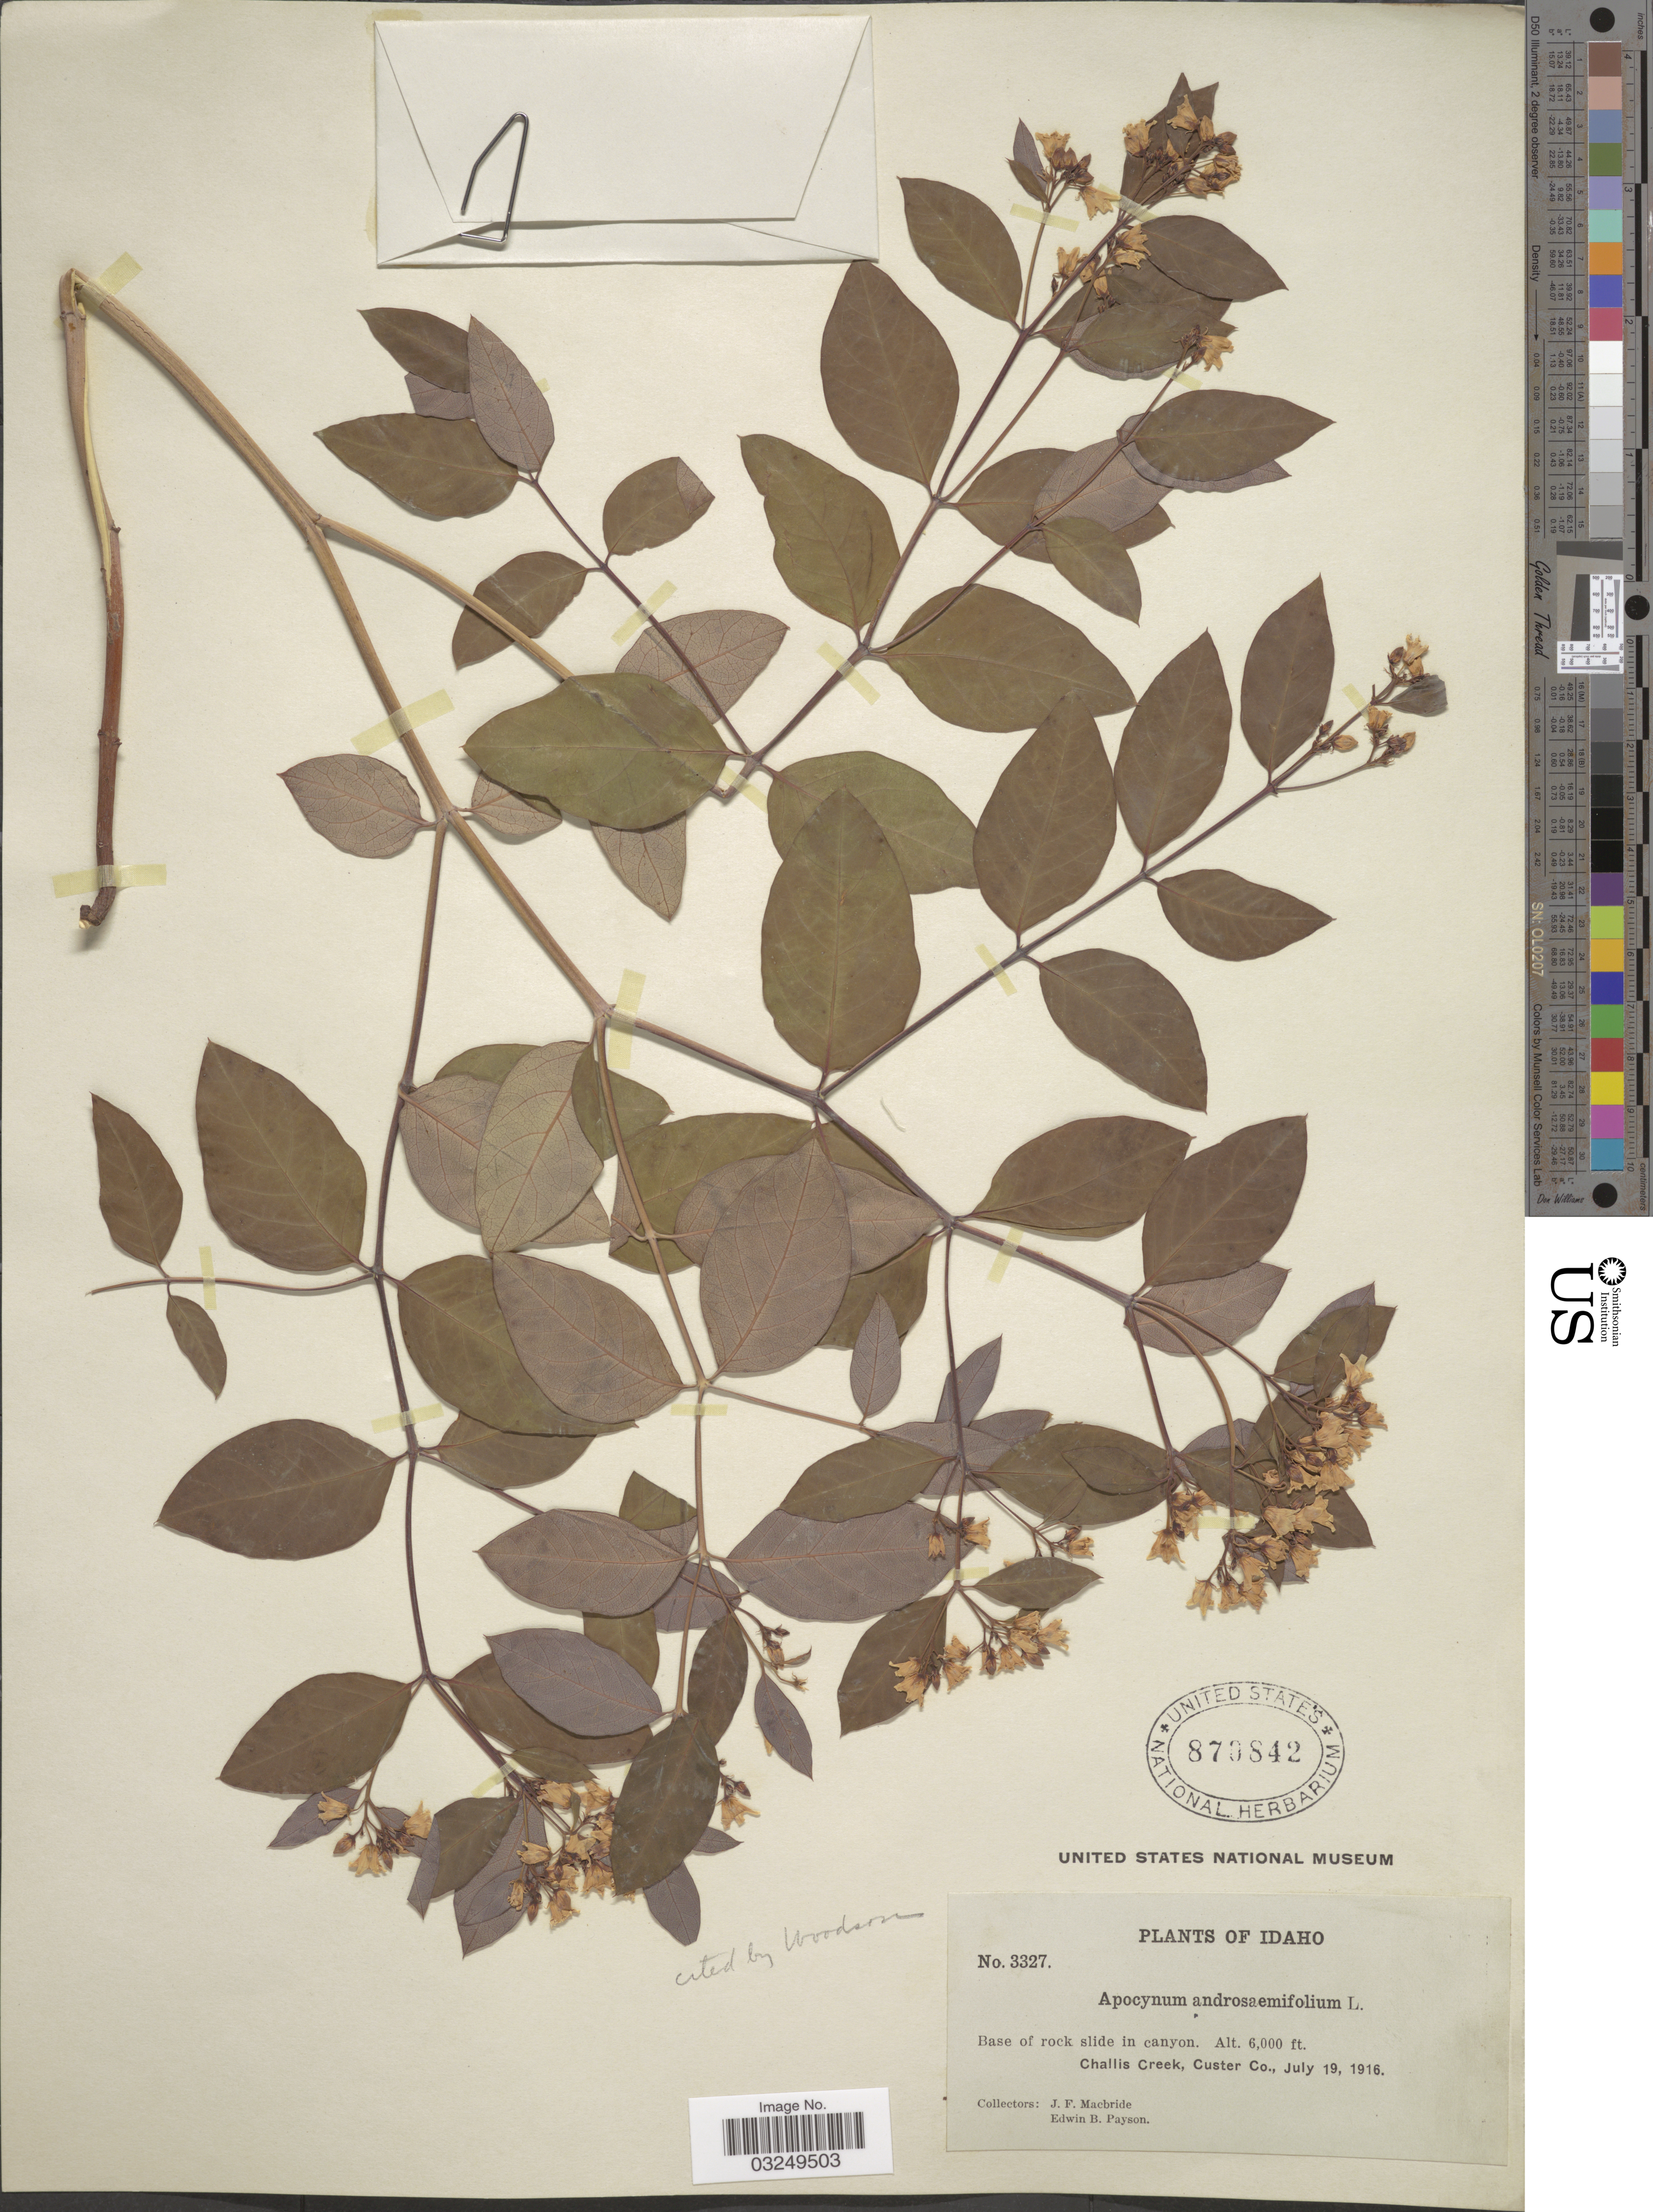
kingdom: Plantae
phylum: Tracheophyta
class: Magnoliopsida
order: Gentianales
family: Apocynaceae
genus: Apocynum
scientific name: Apocynum androsaemifolium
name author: L.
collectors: J. F. Macbride & E. B. Payson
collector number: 3327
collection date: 1916-07-19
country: United States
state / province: Idaho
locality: Base of rock slide in canyon. Challis Creek, Custer Co.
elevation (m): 1829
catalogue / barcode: US 870842